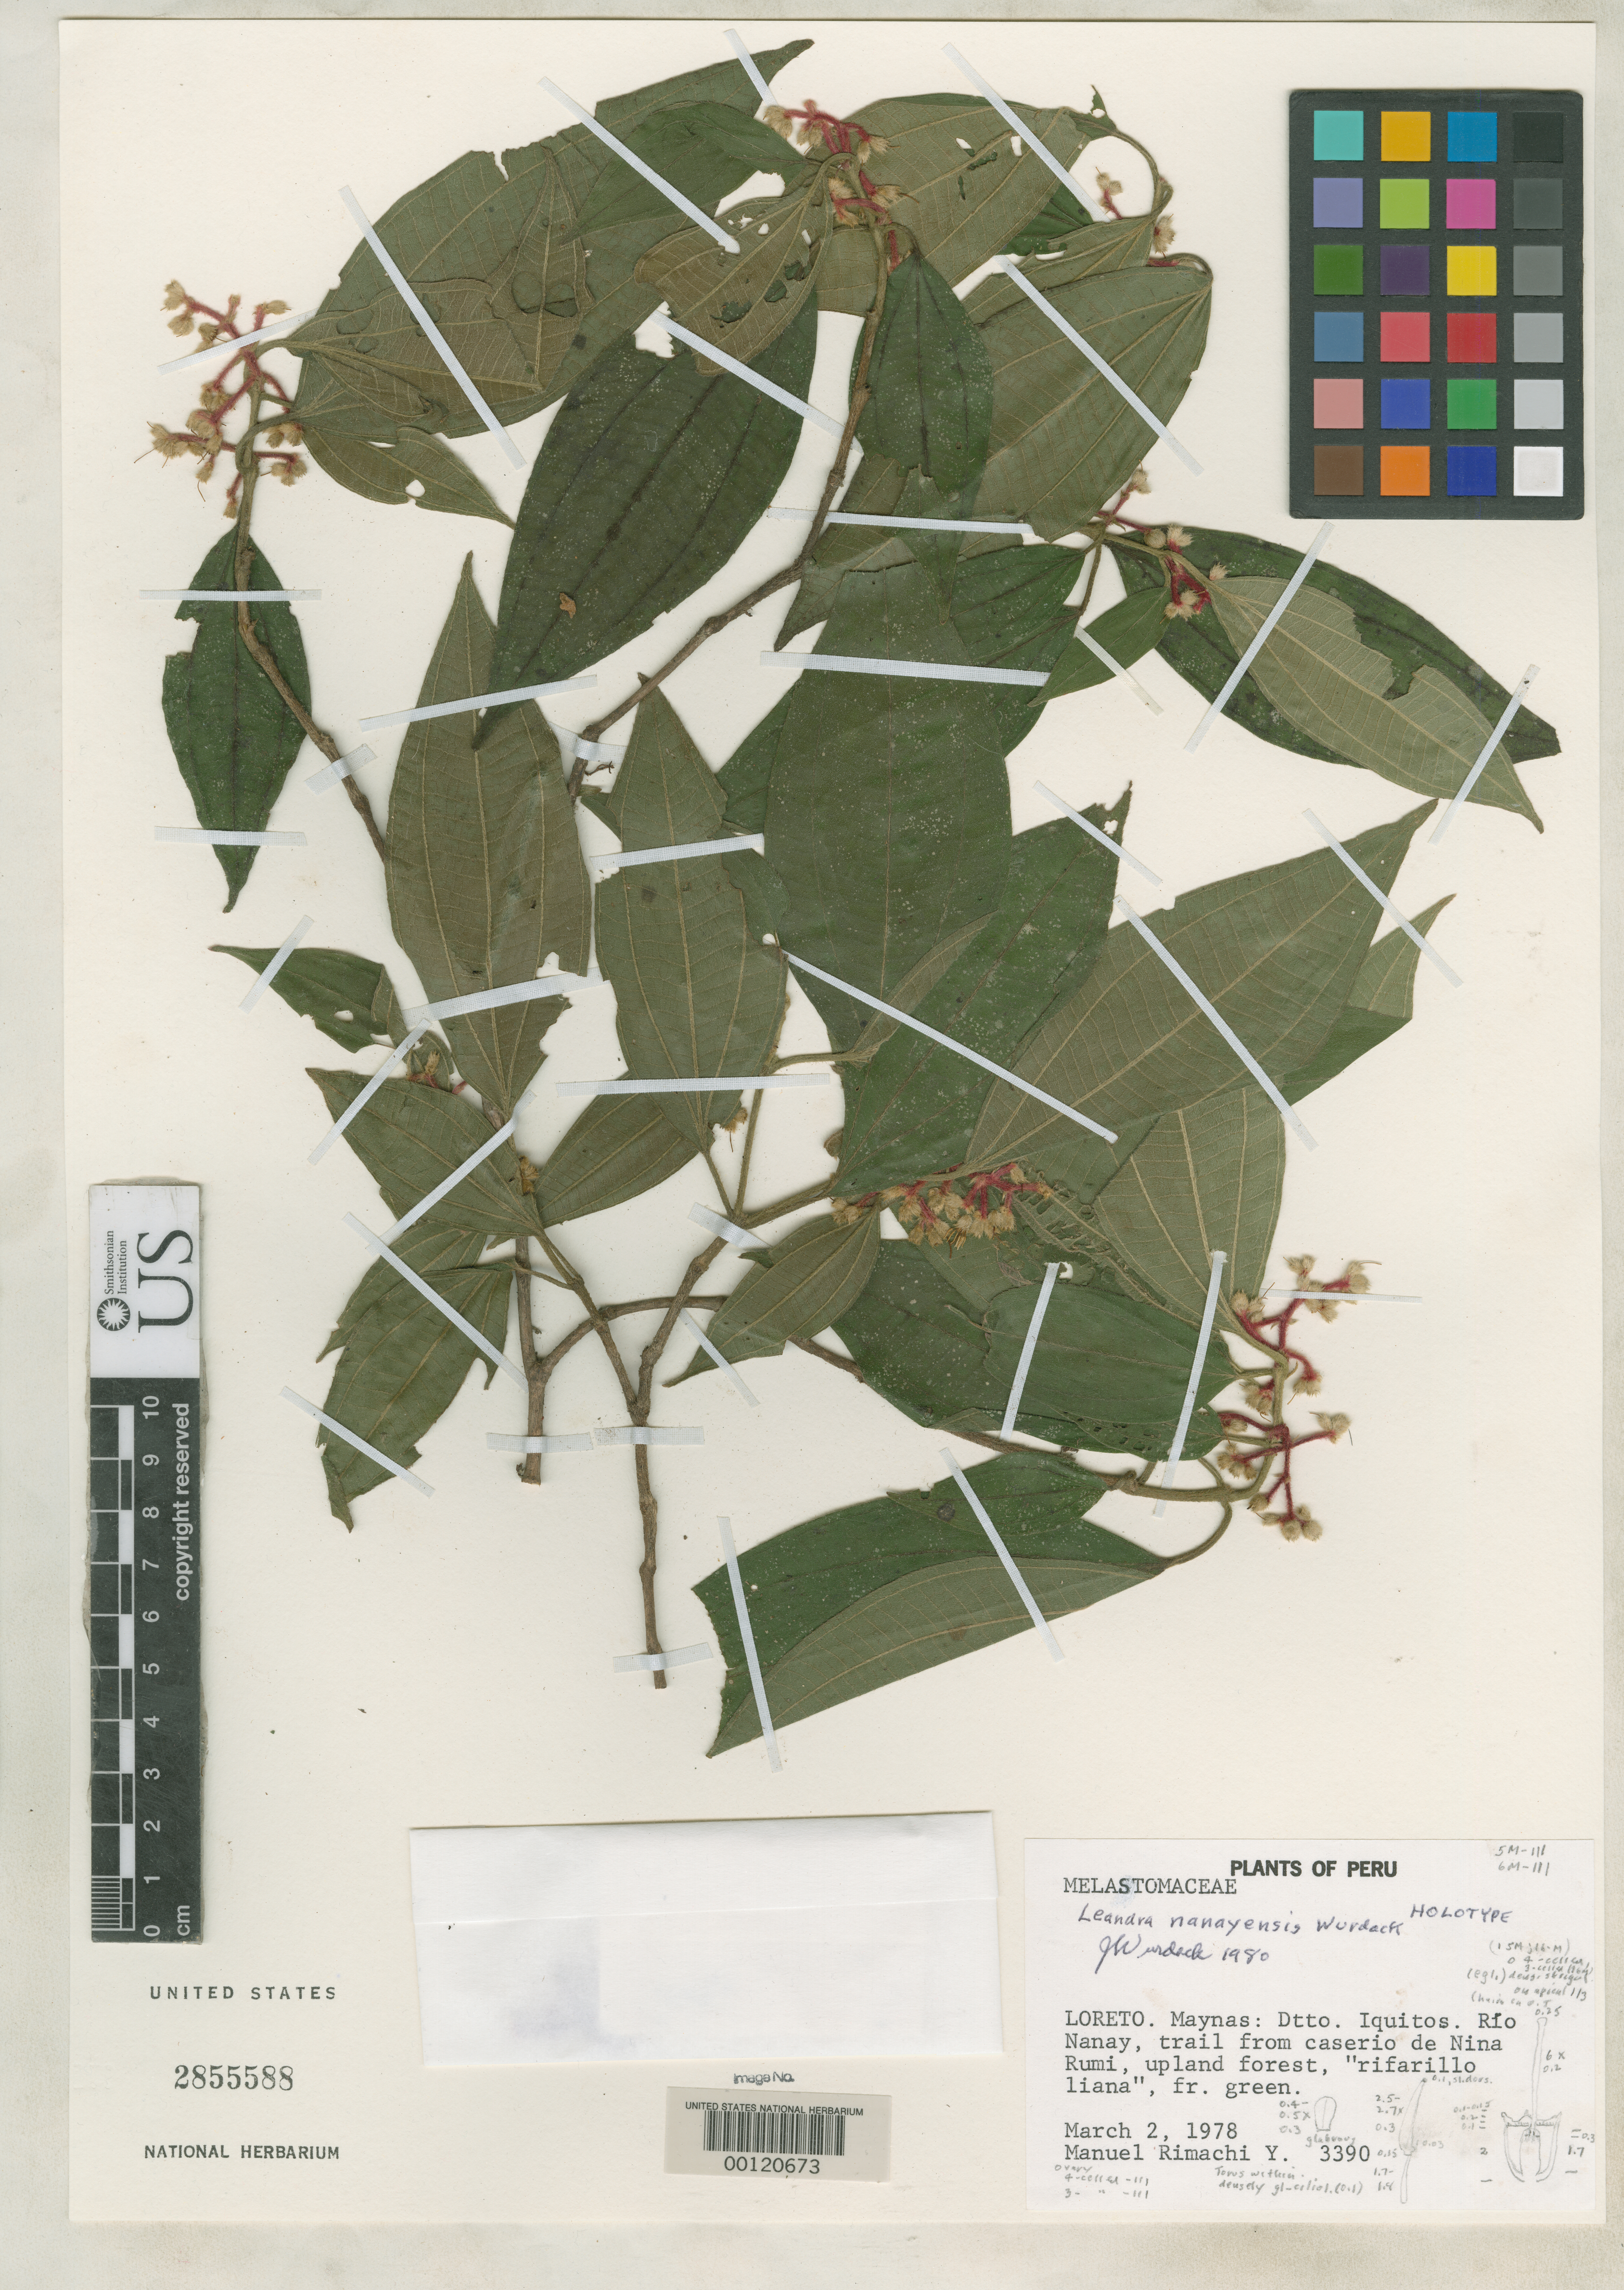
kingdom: Plantae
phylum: Tracheophyta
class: Magnoliopsida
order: Myrtales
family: Melastomataceae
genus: Leandra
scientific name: Leandra nanayensis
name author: Wurdack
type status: Holotype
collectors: M. Rimachi Y.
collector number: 3390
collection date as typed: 02 Mar 1978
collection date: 1978-03-02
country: Peru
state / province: Loreto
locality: Rio Nanay, trail from Caserio de Nina Rumi.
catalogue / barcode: US 2855588